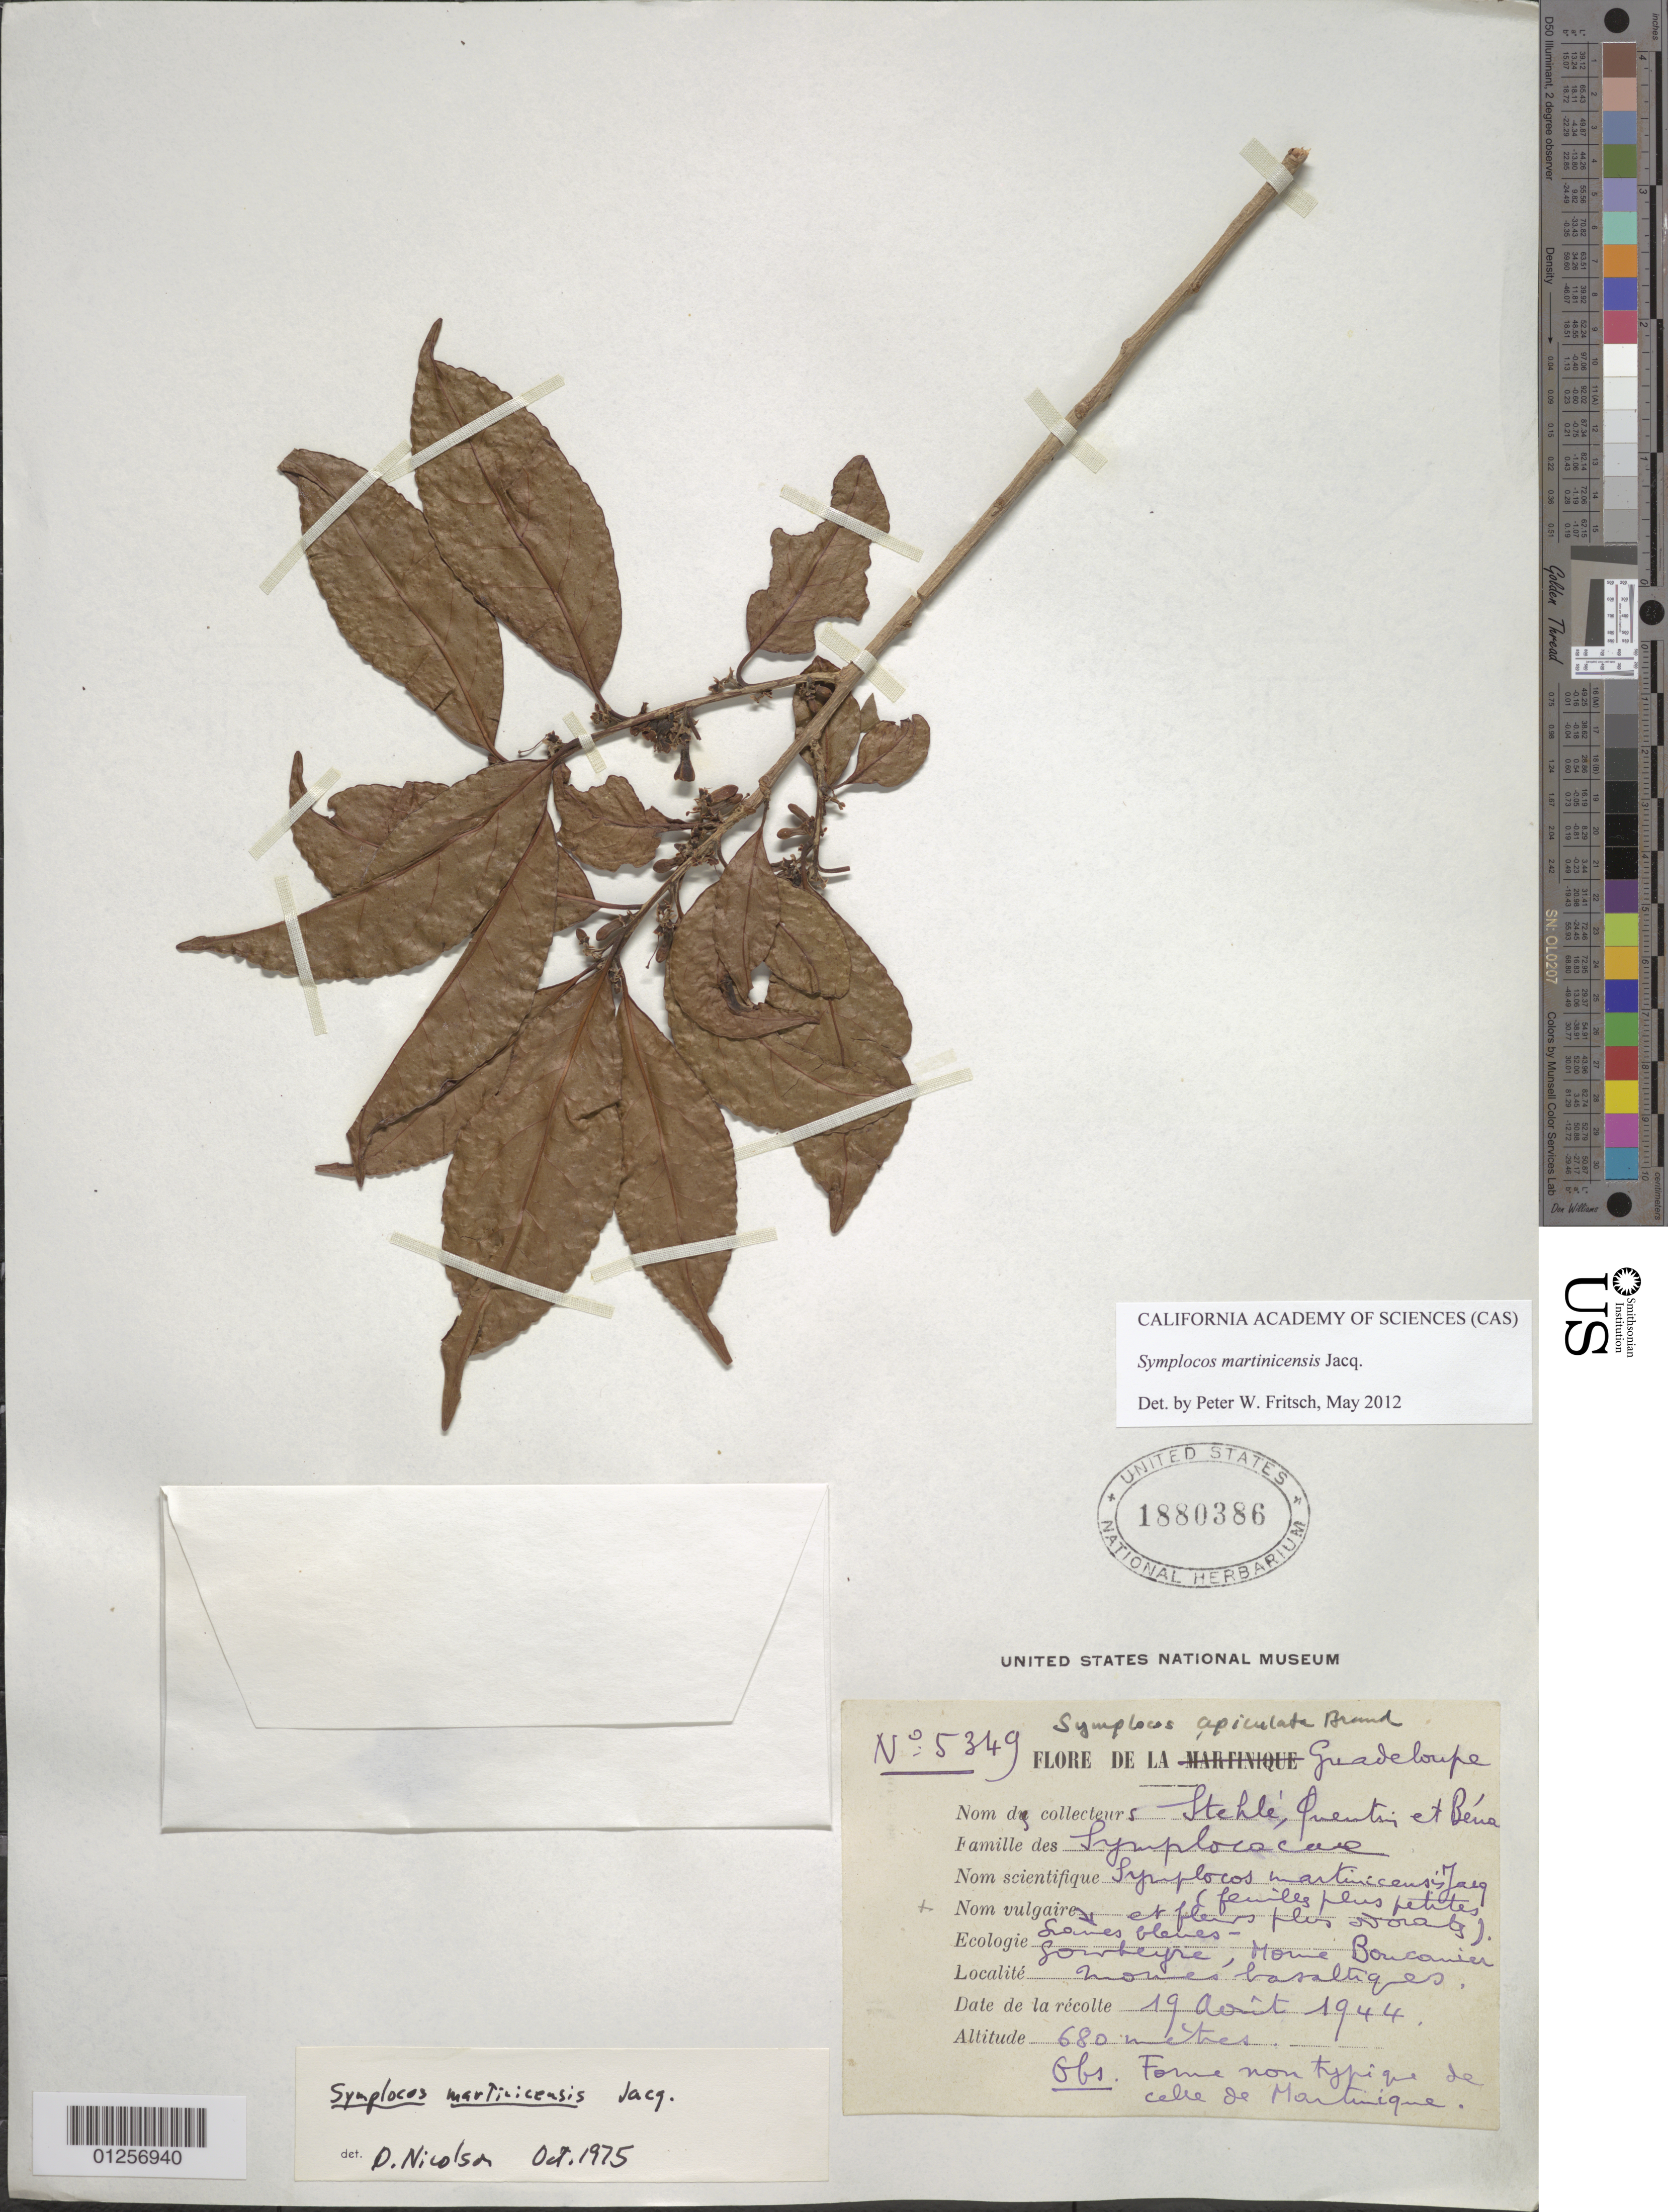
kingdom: Plantae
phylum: Tracheophyta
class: Magnoliopsida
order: Ericales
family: Symplocaceae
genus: Symplocos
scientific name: Symplocos martinicensis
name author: Jacq.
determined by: Fritsch, Peter W.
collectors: H. Stehlé, -. Quentin & -. Béna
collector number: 5349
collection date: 1944-08-19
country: Guadeloupe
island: Basse Terre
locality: Gourbeyre, Morne Boucanier.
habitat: Mornes basaltiques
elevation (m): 680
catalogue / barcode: US 1880386